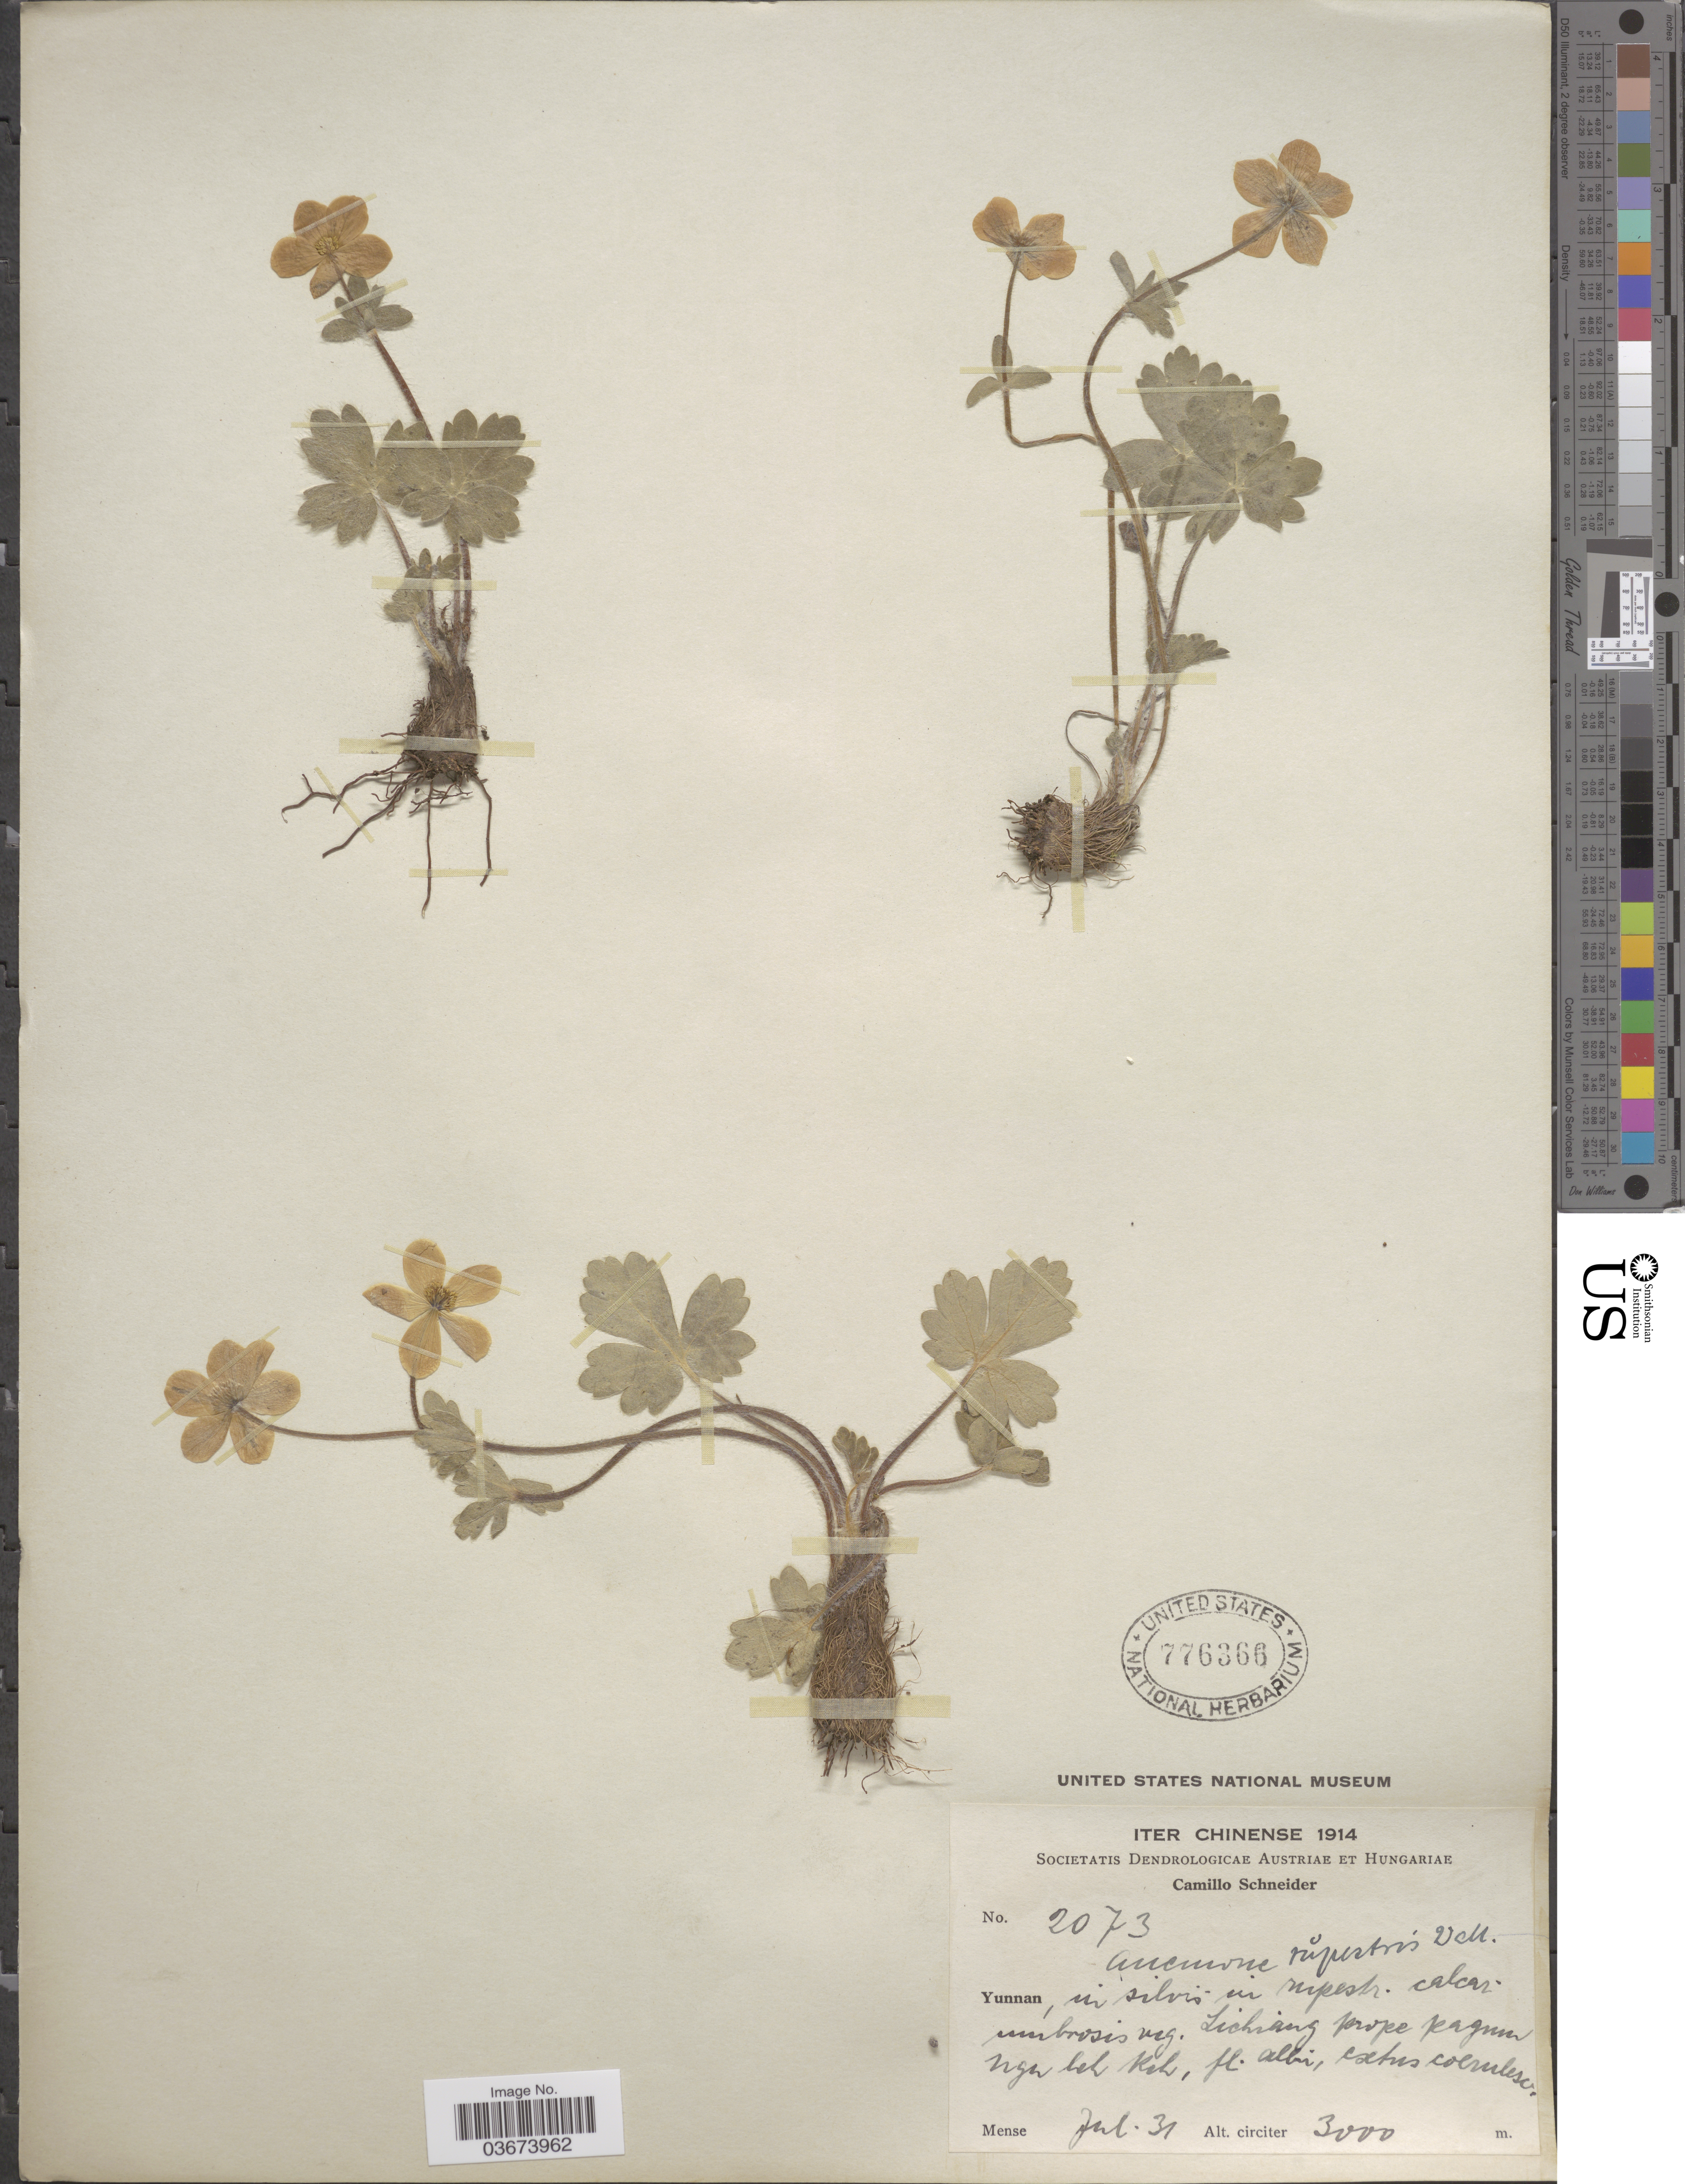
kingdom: Plantae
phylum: Tracheophyta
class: Magnoliopsida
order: Ranunculales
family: Ranunculaceae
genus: Anemone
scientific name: Anemone rupestris subsp. rupestris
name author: Wall. ex Hook. f. & Thomson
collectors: C. K. Schneider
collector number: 2073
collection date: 1914-07-31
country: China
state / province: Yunnan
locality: Iter Chinense. In silvis in rupestr. calcar. umbrosis veg. Lichiang prope pagum Ngu Heh Koh. [interpreted]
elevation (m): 3000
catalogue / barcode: US 776366